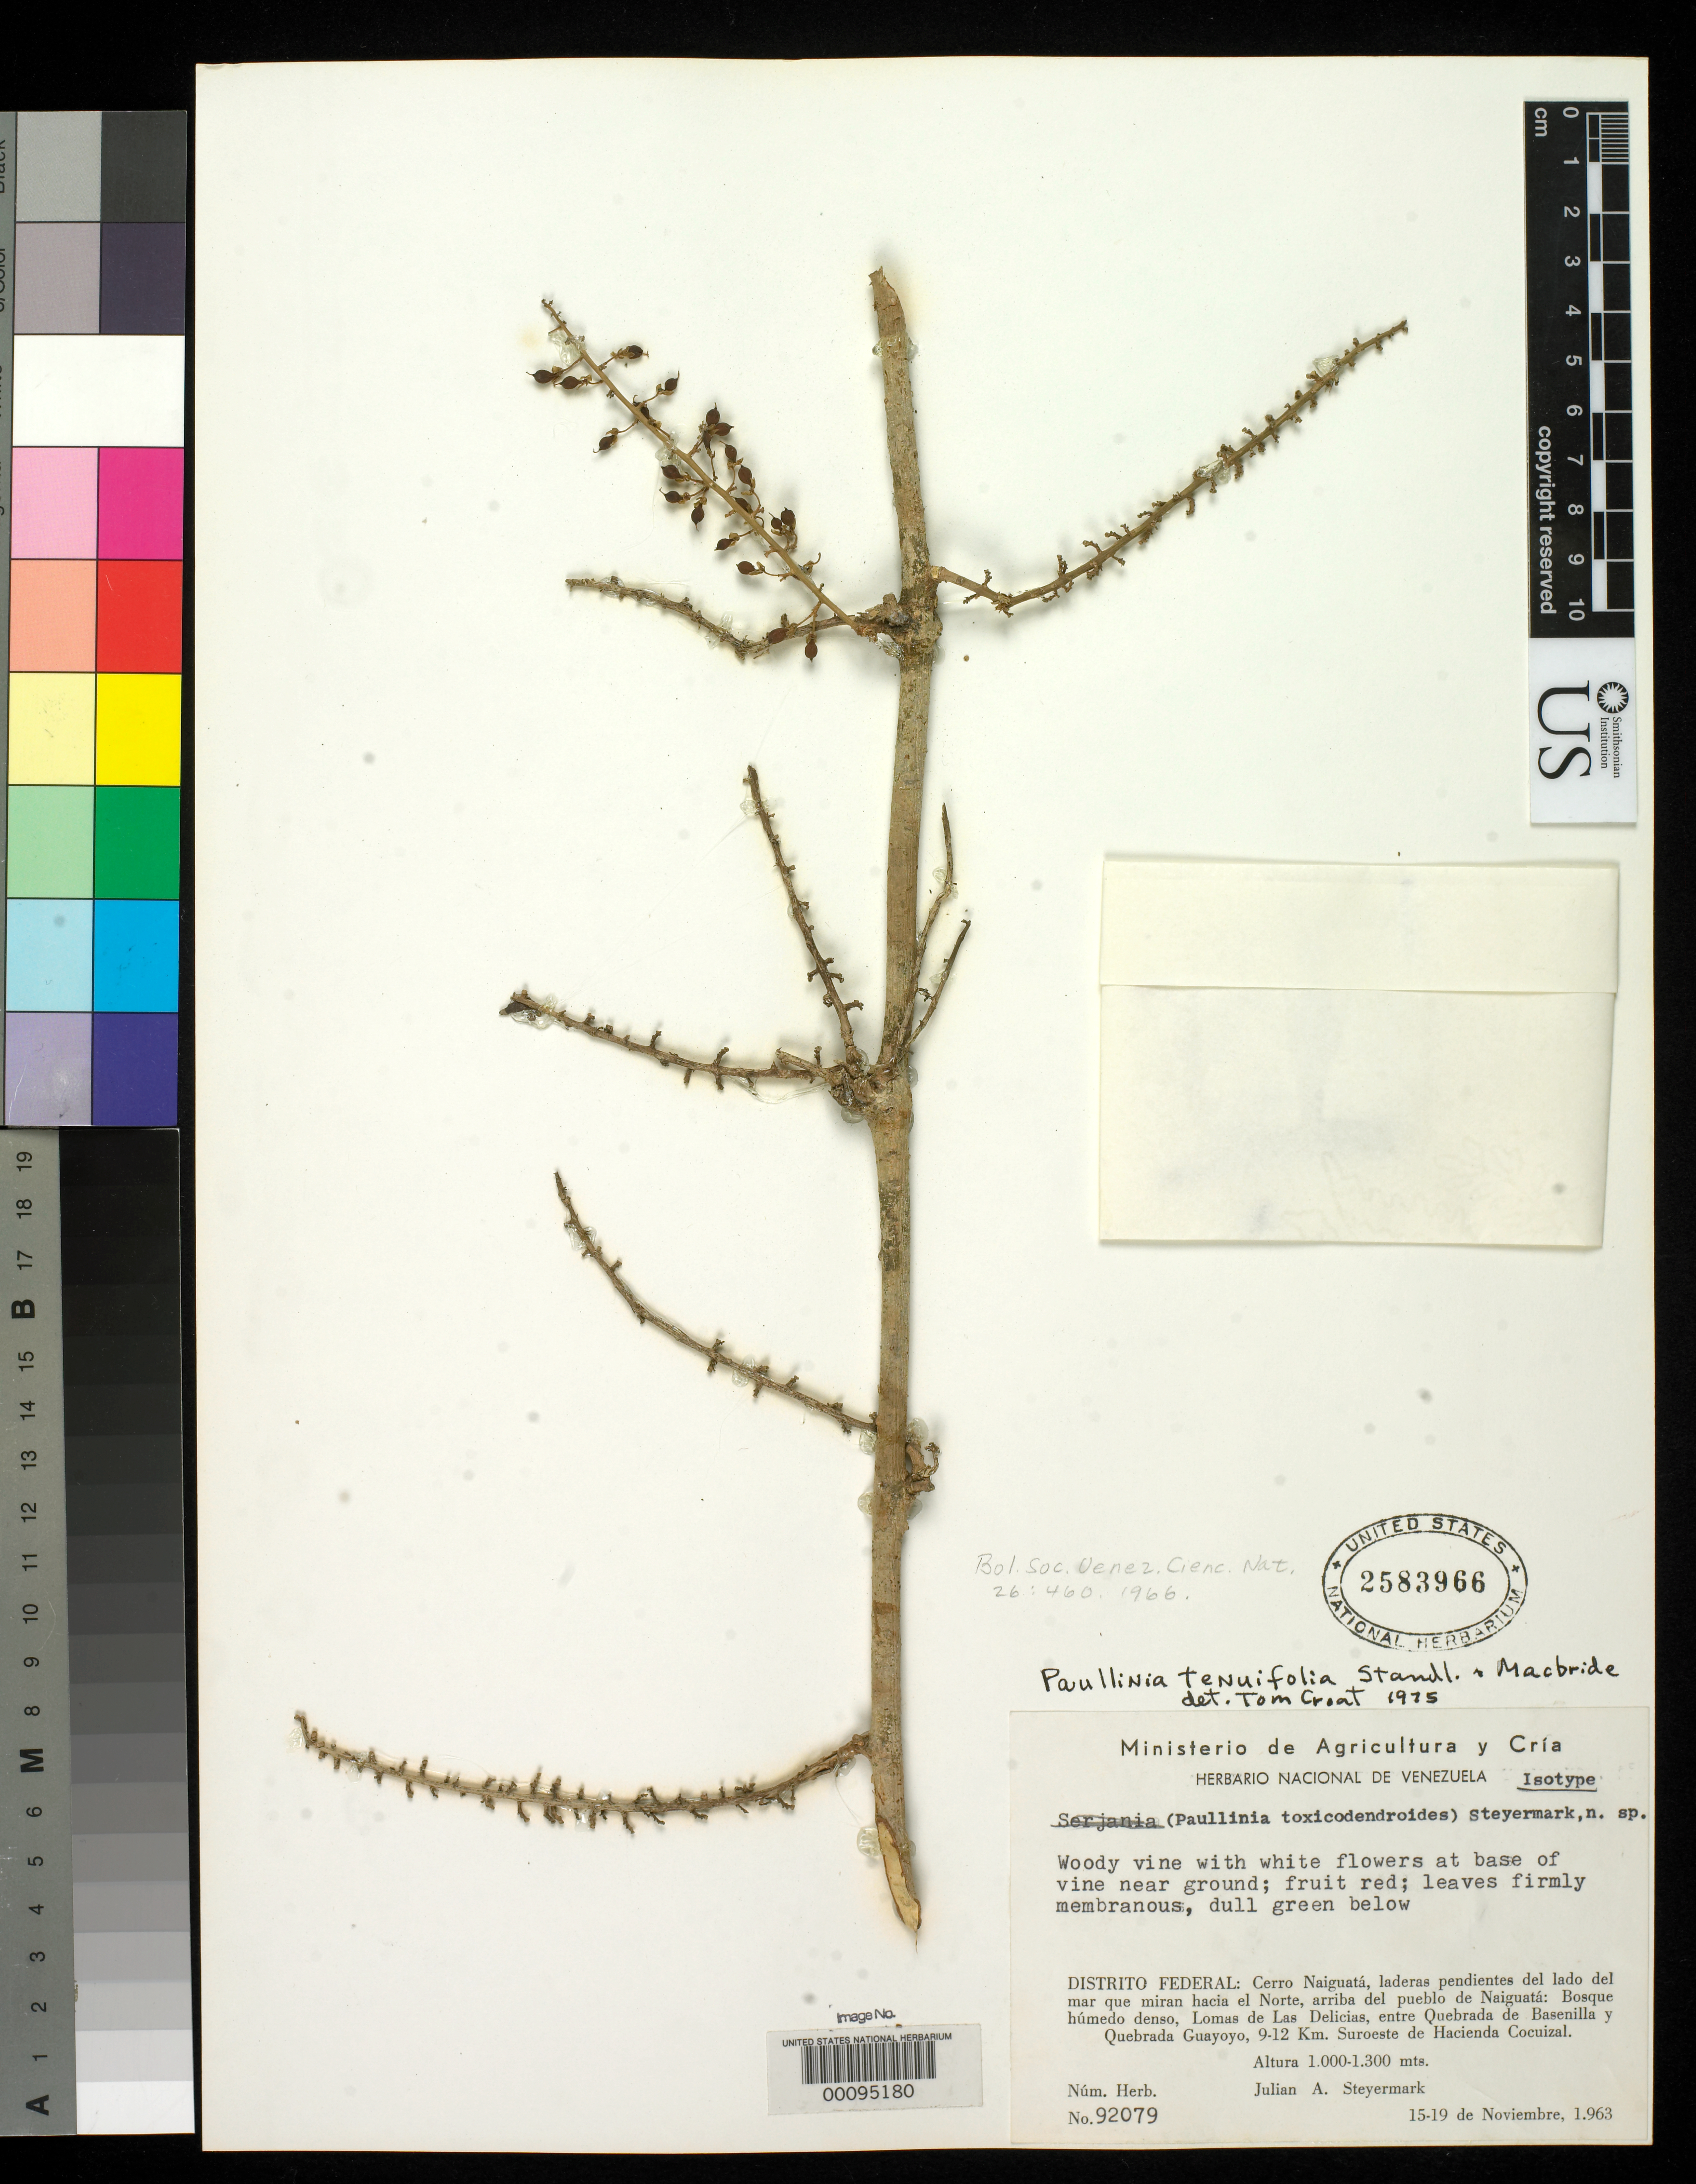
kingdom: Plantae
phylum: Tracheophyta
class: Magnoliopsida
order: Sapindales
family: Sapindaceae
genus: Paullinia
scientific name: Paullinia toxicodendroides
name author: Steyerm.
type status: Isotype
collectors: J. Steyermark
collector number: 92079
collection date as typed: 15 Nov 1963 to 19 Nov 1963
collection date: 1963-11-15/1963-11-19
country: Venezuela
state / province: Distrito Federal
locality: Cerro Naiguata, Lomas de las Delicias, entre Quebrada de Basenilla y Quebrada Guayoyo, 9-12 km. Suroeste de Hacienda Cocuizal.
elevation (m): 1000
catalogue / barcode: US 2583966